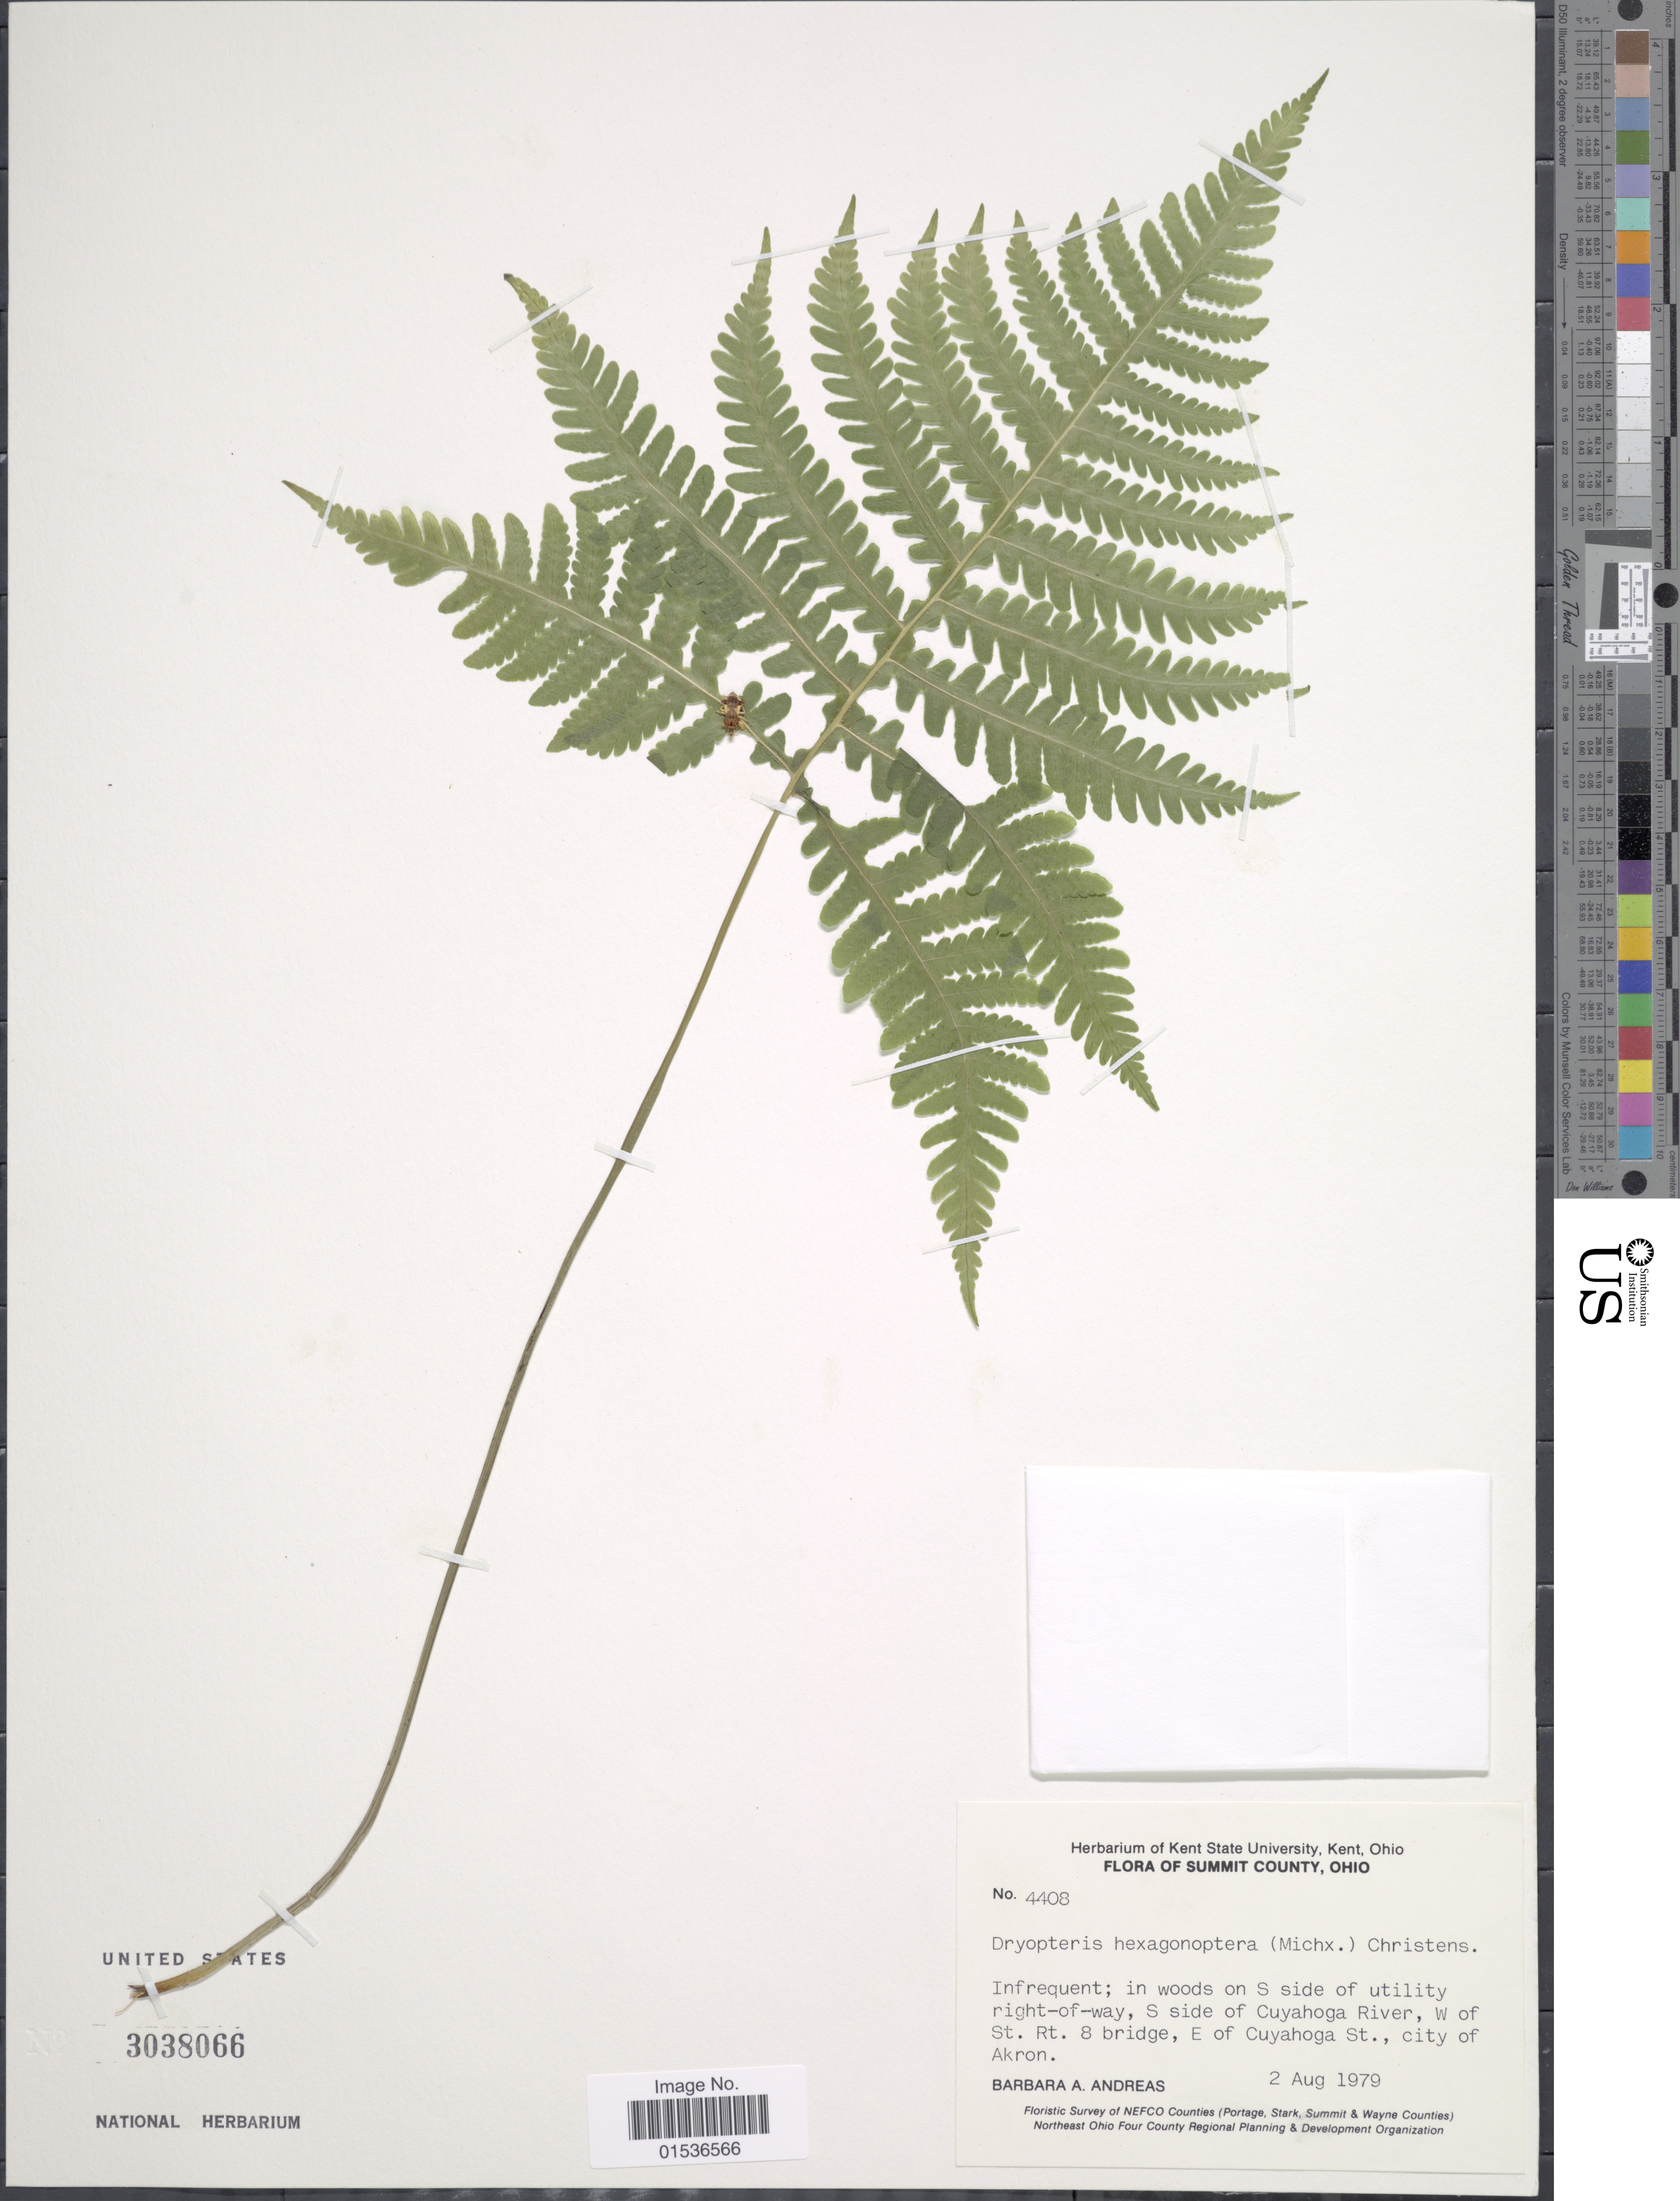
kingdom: Plantae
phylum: Tracheophyta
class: Polypodiopsida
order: Polypodiales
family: Thelypteridaceae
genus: Phegopteris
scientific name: Phegopteris hexagonoptera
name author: (Michx.) Fée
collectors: B. A. Andreas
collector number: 4408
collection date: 1979-08-02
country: United States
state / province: Ohio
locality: Summit County, Ohio. S. side of Cuyahoga River, W of St. Rt. 8 bridge, E of Cuyahoga st., city of Akron.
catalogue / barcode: US 3038066